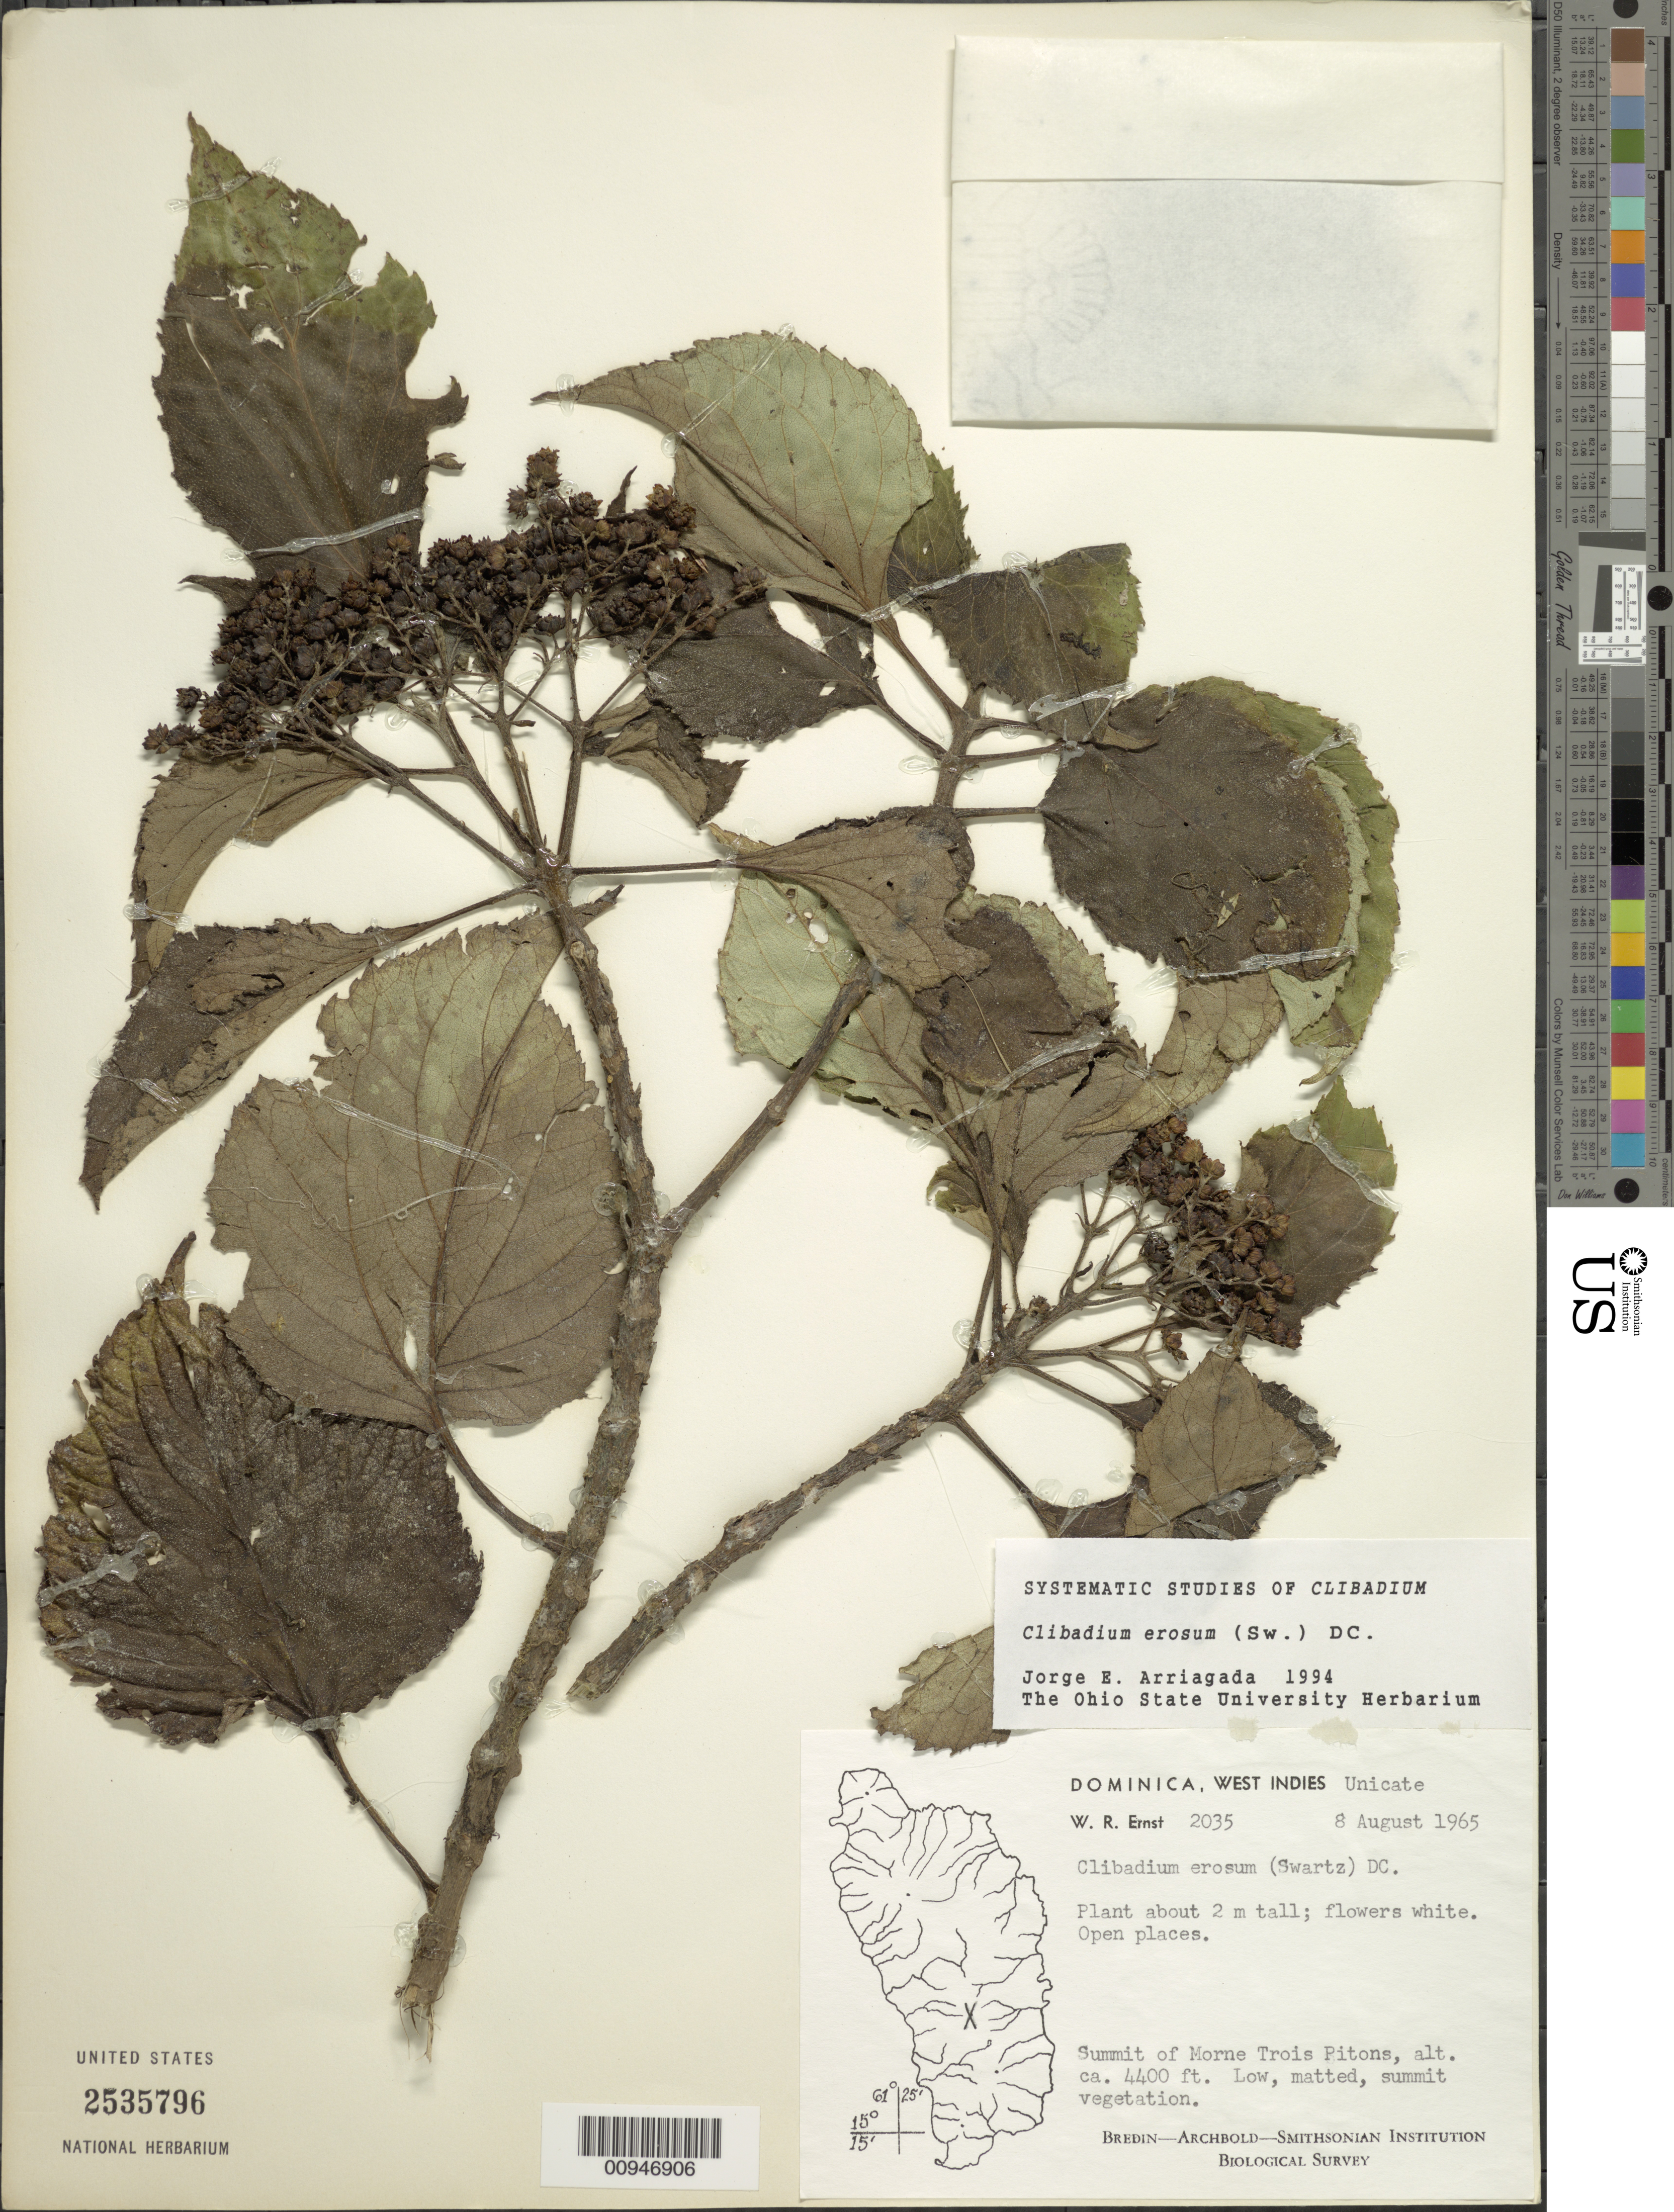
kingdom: Plantae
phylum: Tracheophyta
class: Magnoliopsida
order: Asterales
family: Asteraceae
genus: Clibadium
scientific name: Clibadium erosum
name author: (Sw.) DC.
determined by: Arriagada, J. E.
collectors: W. R. Ernst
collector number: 2035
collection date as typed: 08 Aug 1965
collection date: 1965-08-08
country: Dominica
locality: Summit of Morne trois Pitons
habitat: Open places; low, matted, summit vegetation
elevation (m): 1341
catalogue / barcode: US 2535796